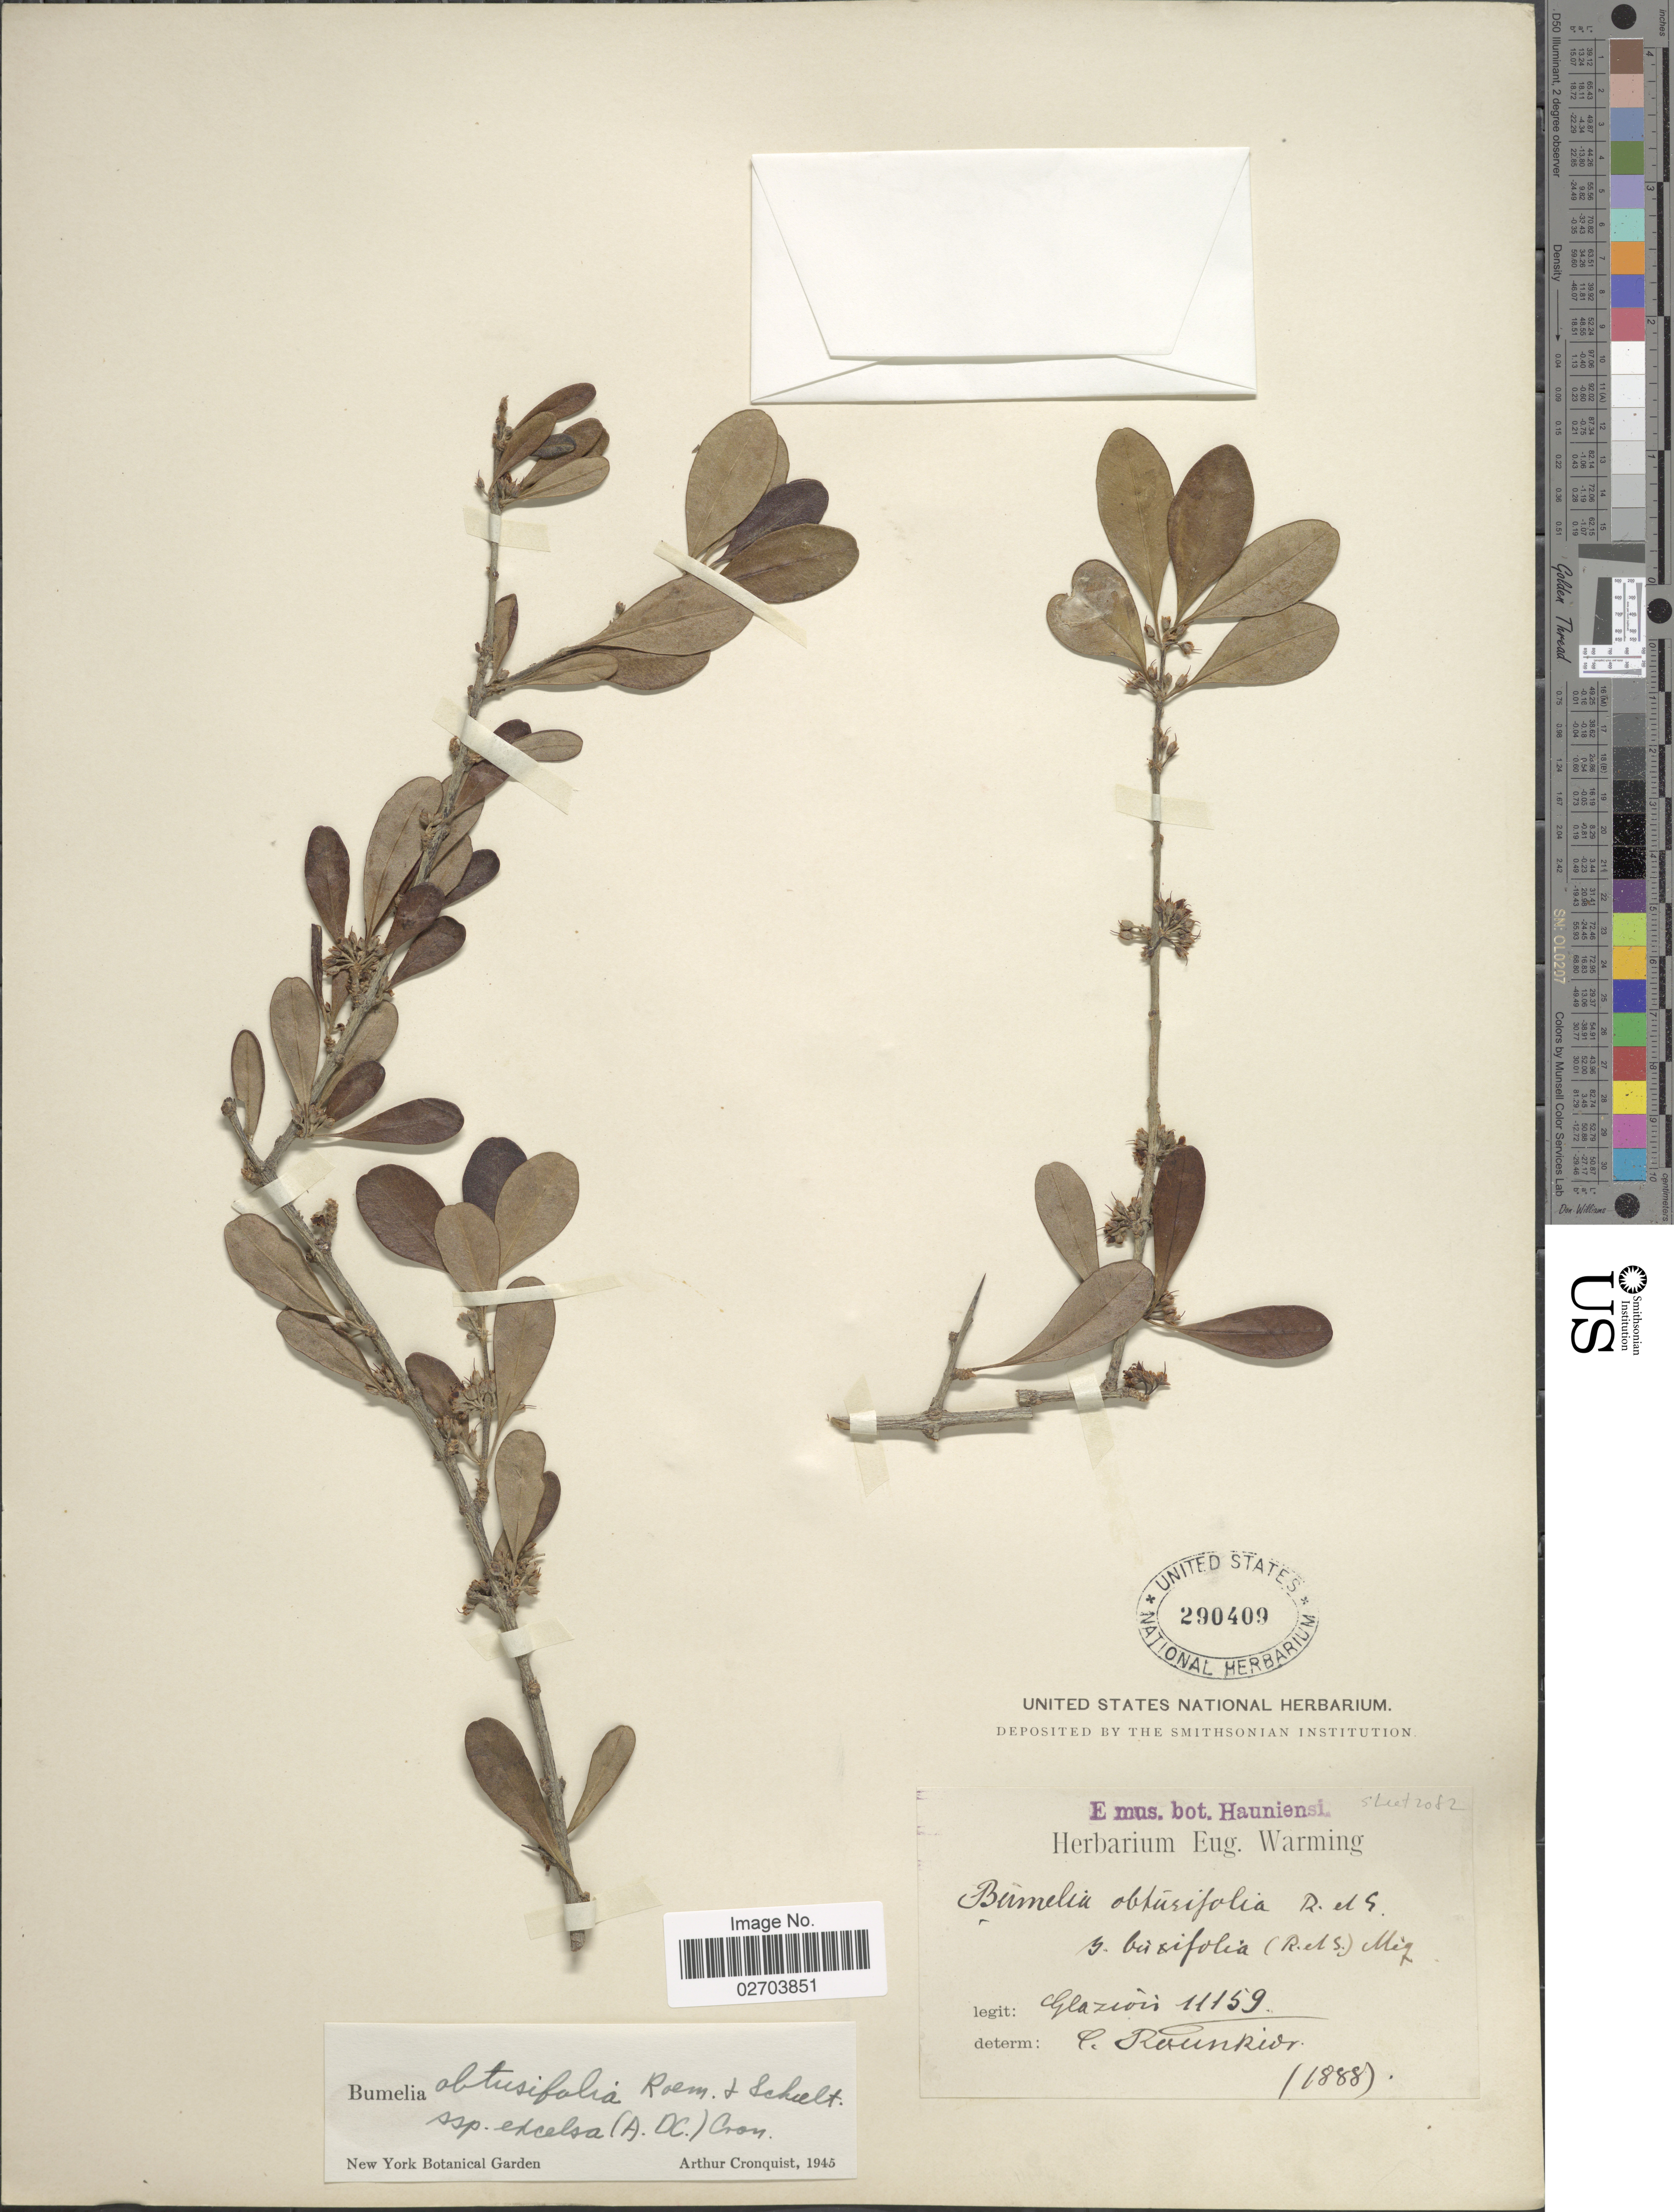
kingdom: Plantae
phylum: Tracheophyta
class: Magnoliopsida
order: Ericales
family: Sapotaceae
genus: Sideroxylon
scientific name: Sideroxylon obtusifolium subsp. obtusifolium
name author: (Roem. & Schult.) T.D. Penn.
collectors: Glaziou, --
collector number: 11159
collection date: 1888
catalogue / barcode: US 290409